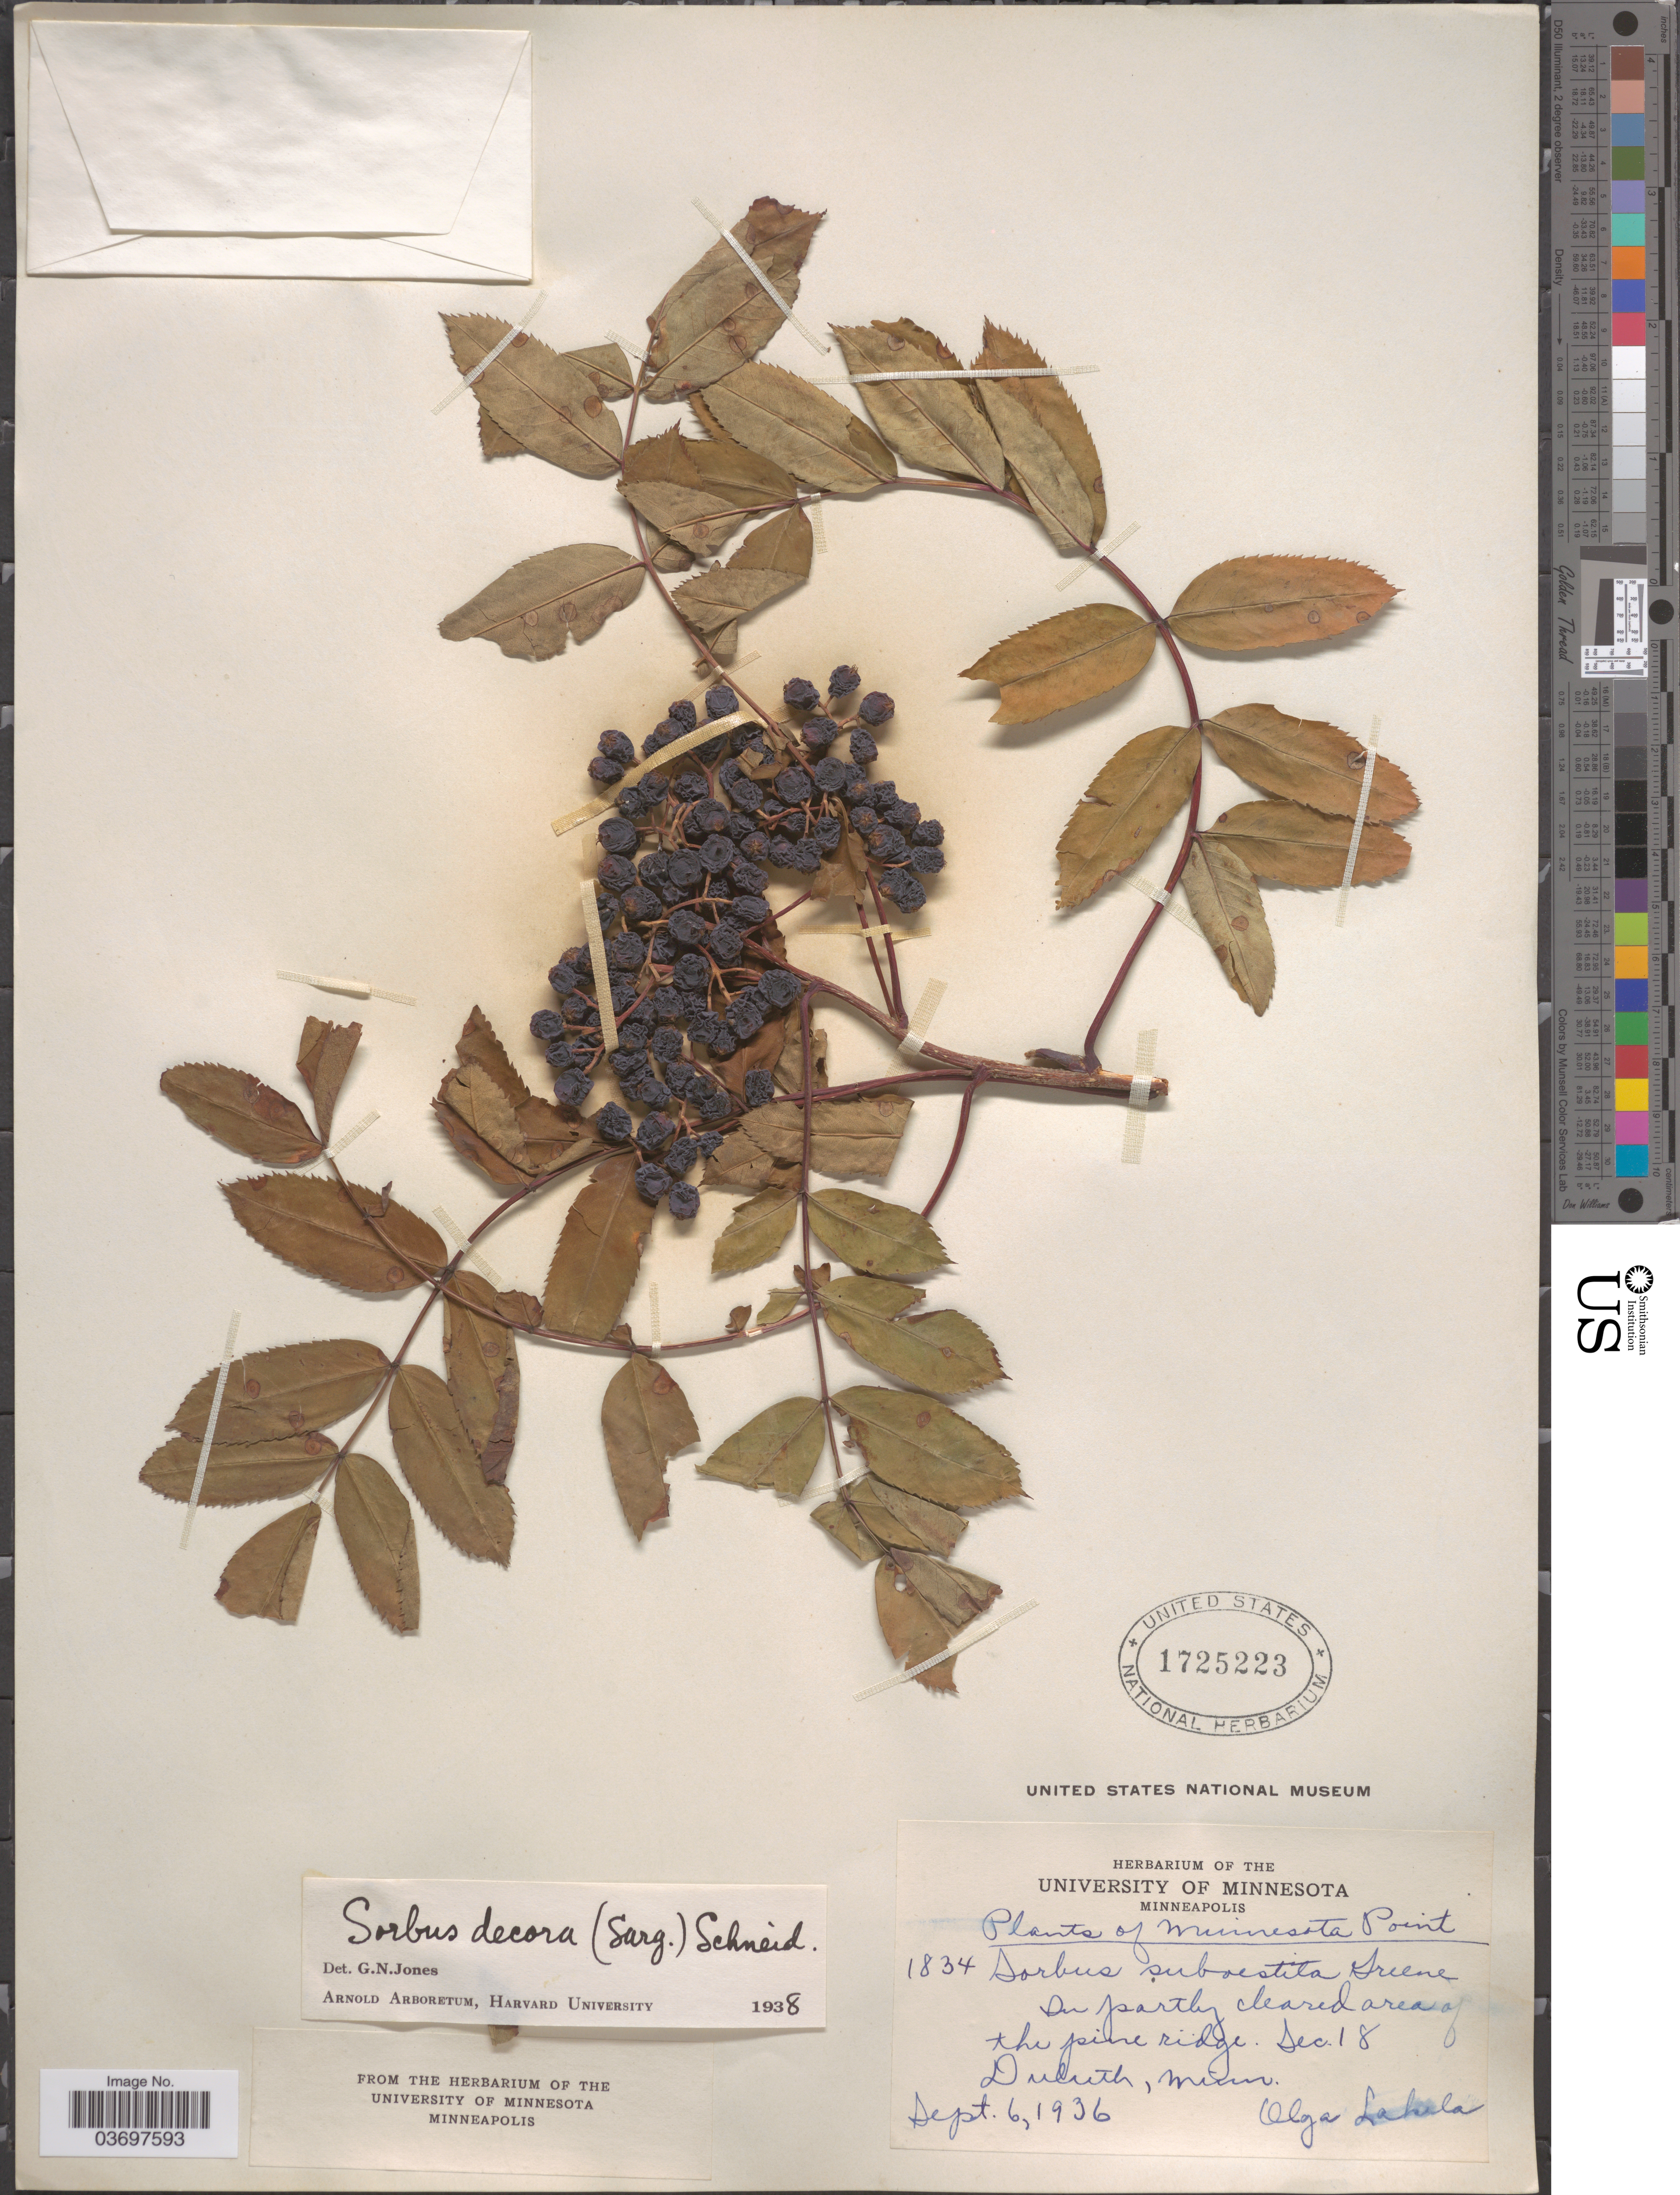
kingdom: Plantae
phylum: Tracheophyta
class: Magnoliopsida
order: Rosales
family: Rosaceae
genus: Sorbus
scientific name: Sorbus decora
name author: (Sarg.) C.K. Schneid.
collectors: O. K. Lakela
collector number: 1834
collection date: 1936-09-06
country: United States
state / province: Minnesota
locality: Minnesota Point. In partly cleared area of the pine ridge. Sec. 18. Duluth.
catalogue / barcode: US 1725223